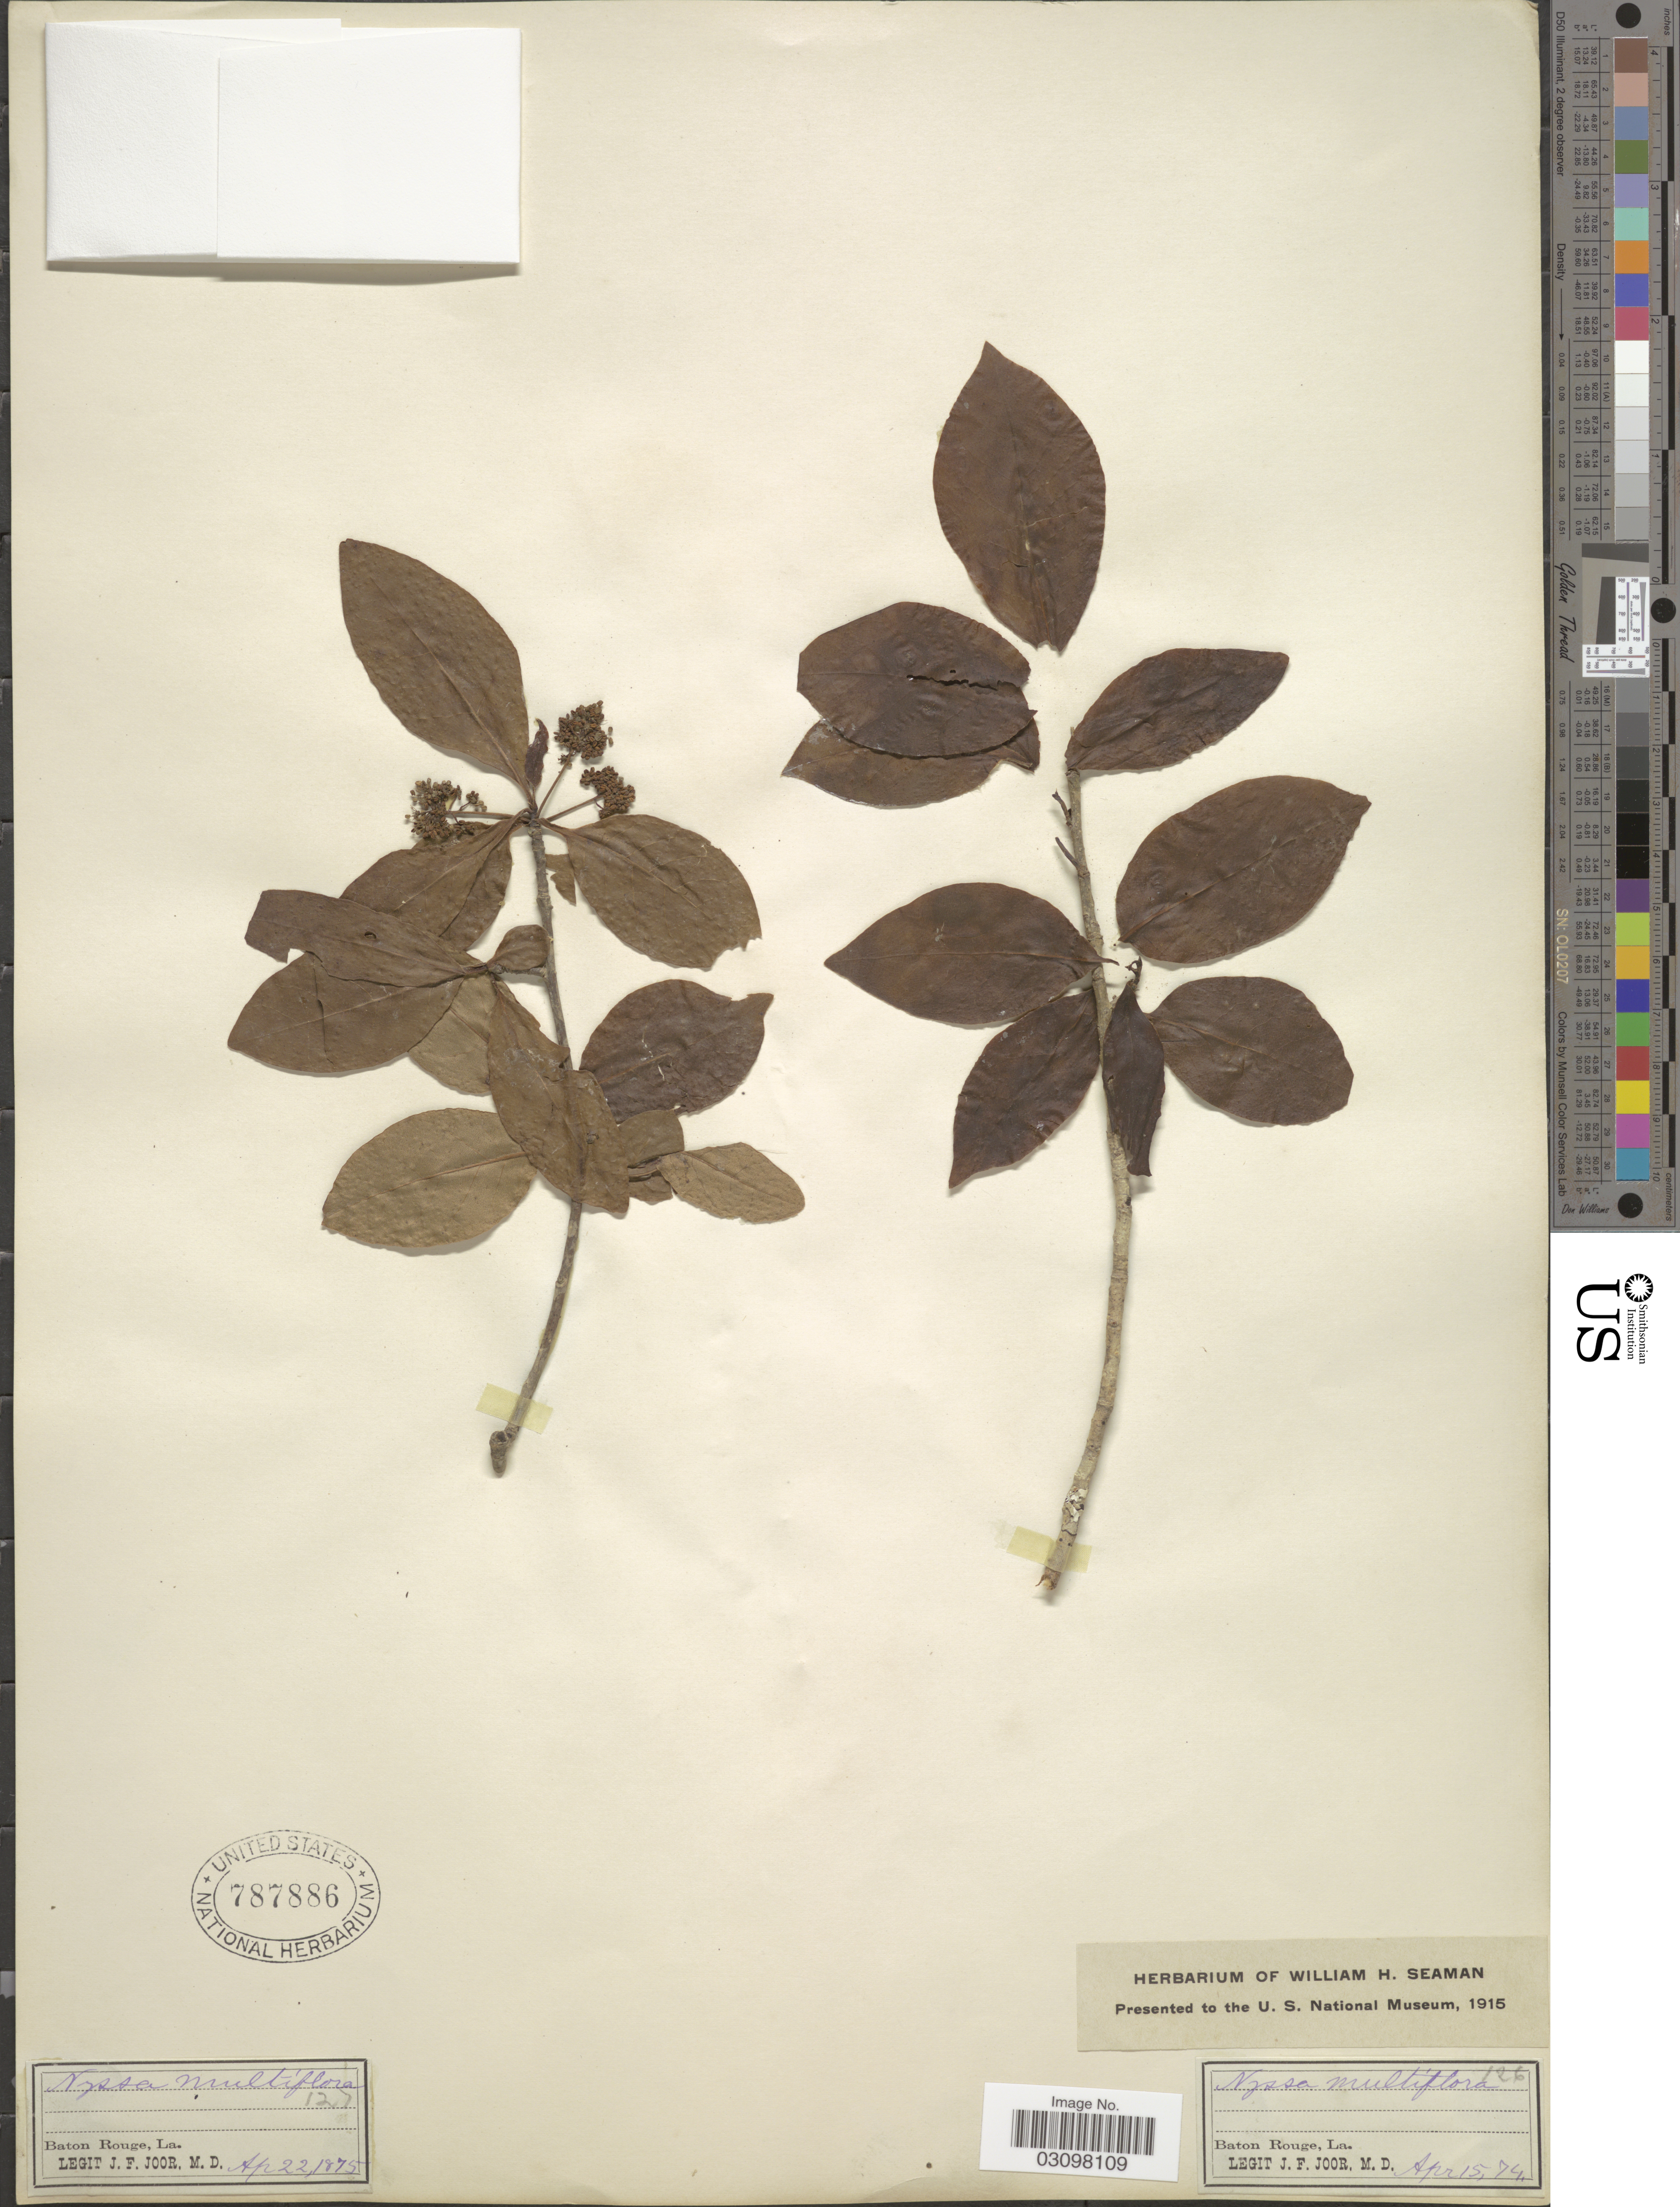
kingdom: Plantae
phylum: Tracheophyta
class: Magnoliopsida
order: Cornales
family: Nyssaceae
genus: Nyssa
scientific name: Nyssa sylvatica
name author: Marshall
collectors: J. F. Joor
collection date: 1874-04-15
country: United States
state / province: Louisiana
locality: Baton Rouge.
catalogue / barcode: US 787886